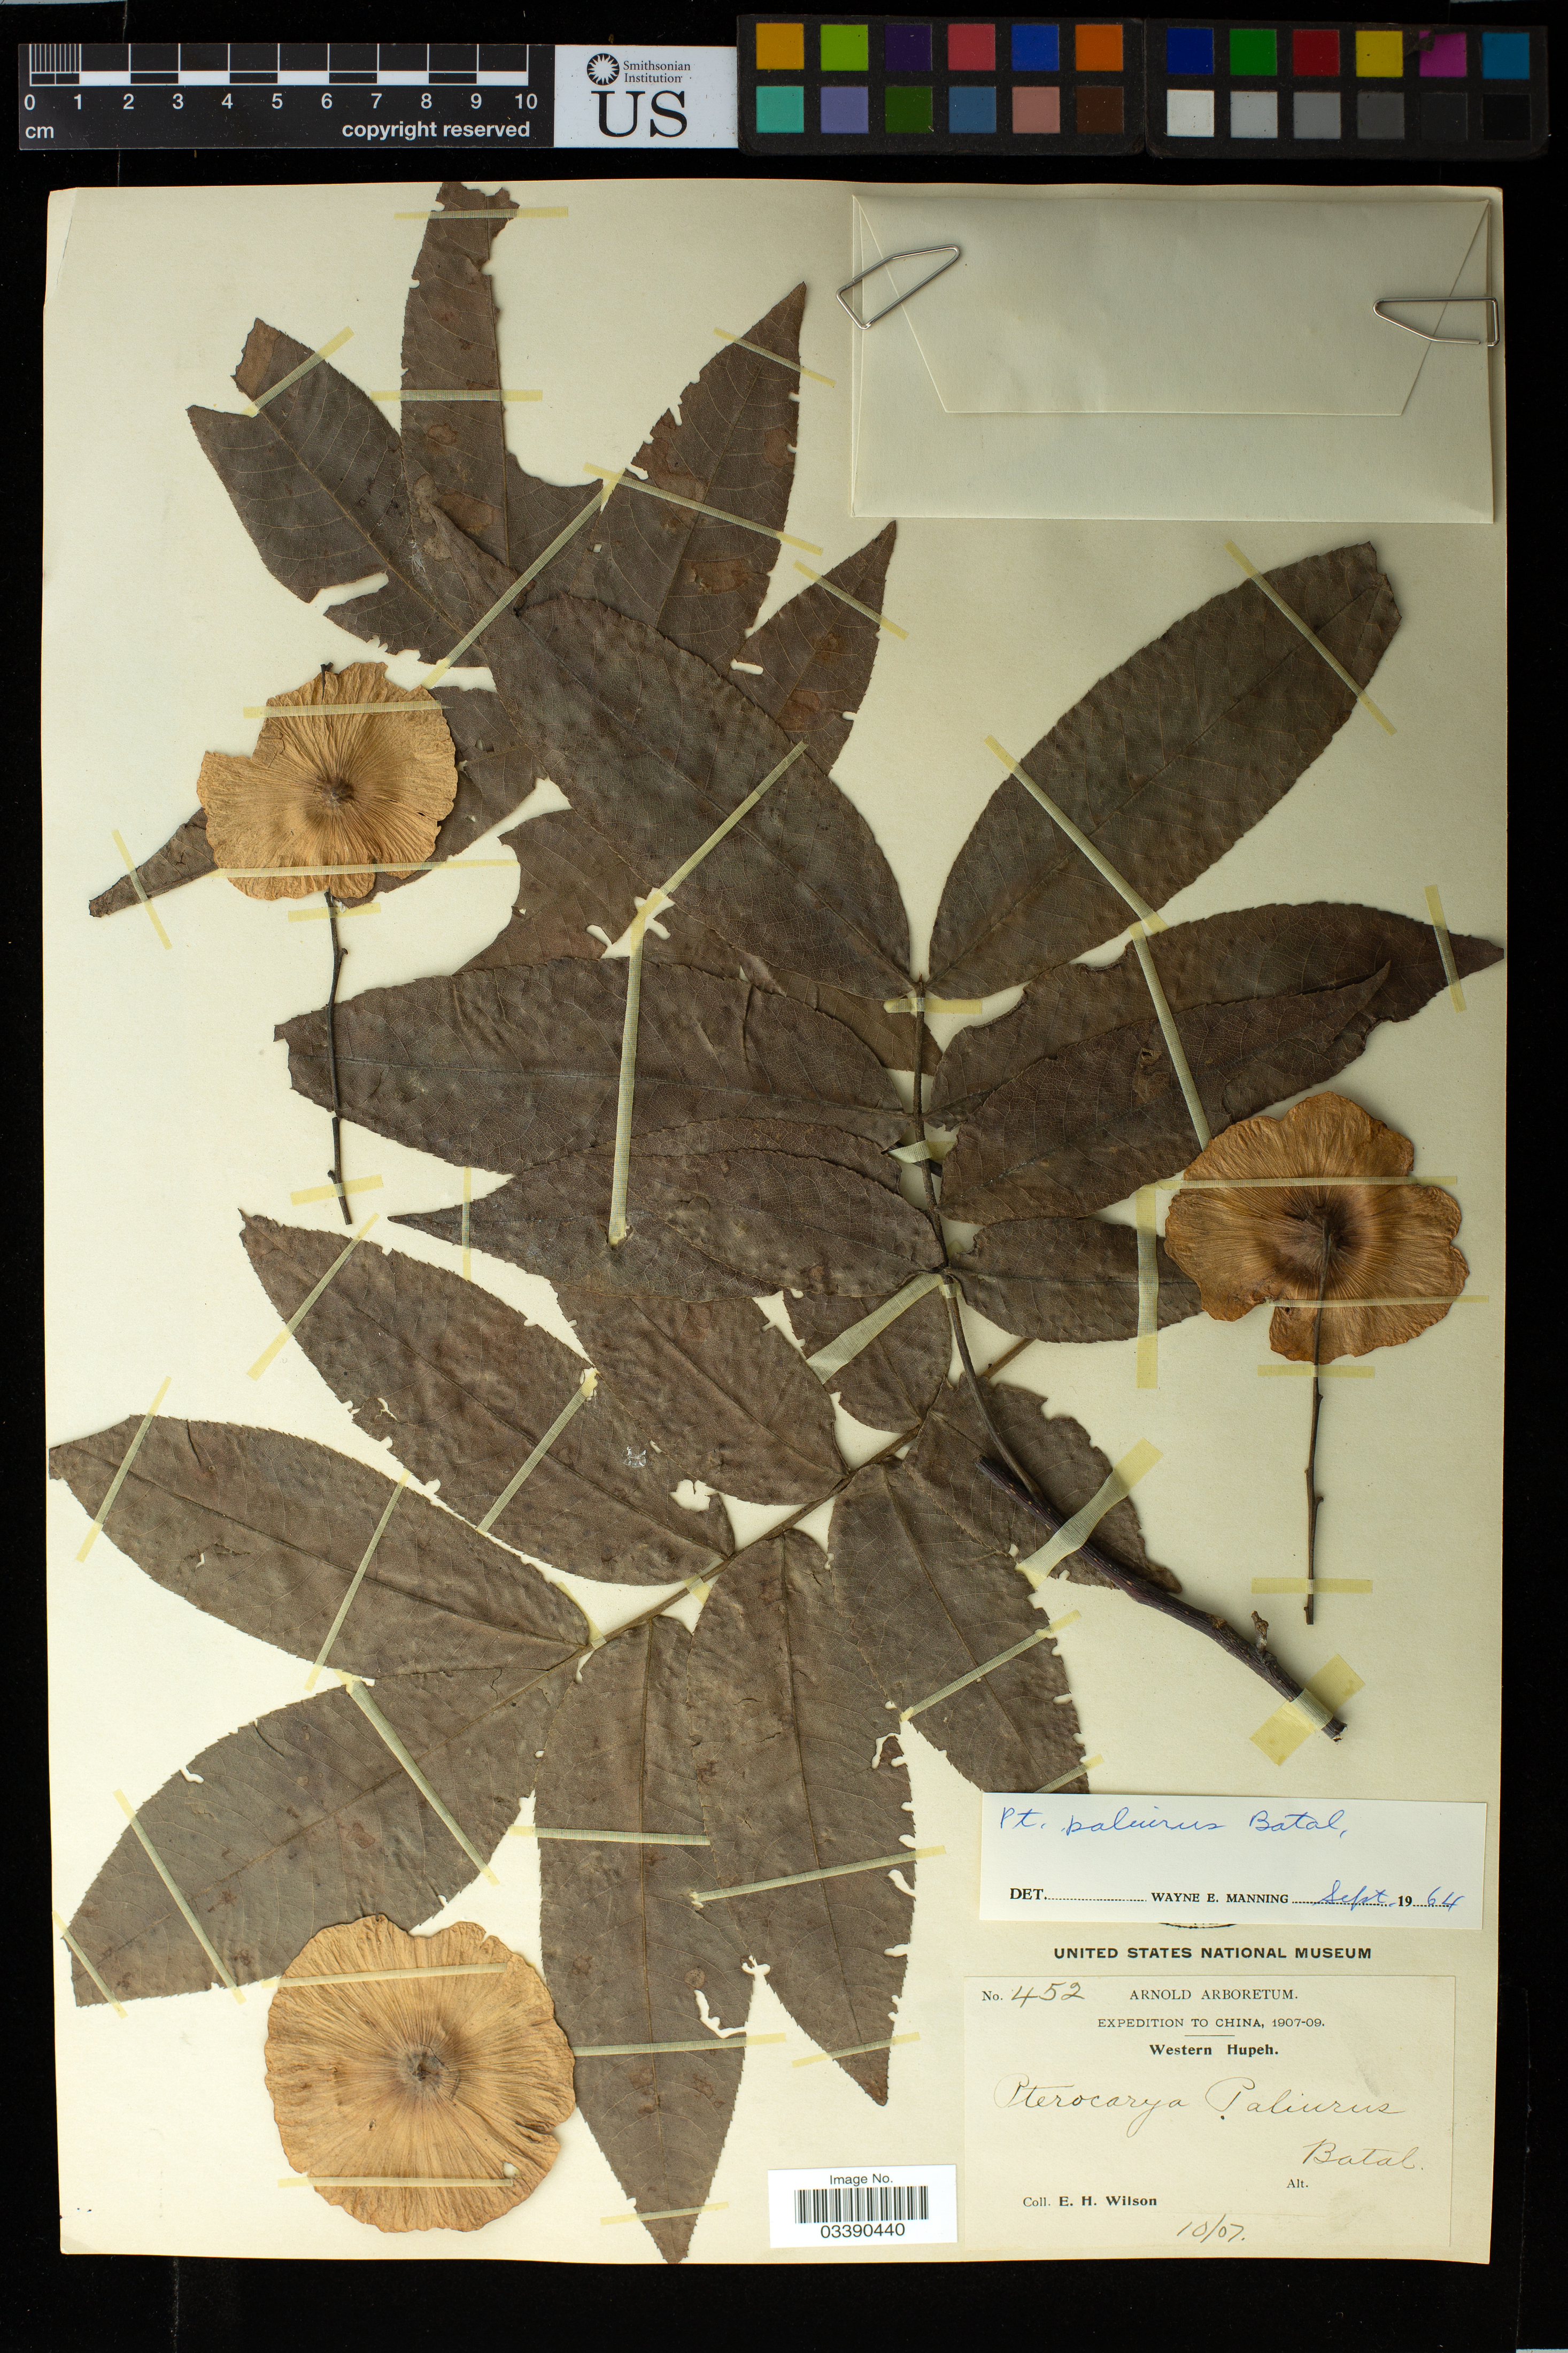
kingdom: Plantae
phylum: Tracheophyta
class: Magnoliopsida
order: Fagales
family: Juglandaceae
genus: Cyclocarya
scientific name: Cyclocarya paliurus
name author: (Batalin) Iljinsk.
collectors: E. H. Wilson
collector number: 452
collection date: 1907-10-07/1909-10-07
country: China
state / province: Hubei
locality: Western Hupeh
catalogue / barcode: US 777050